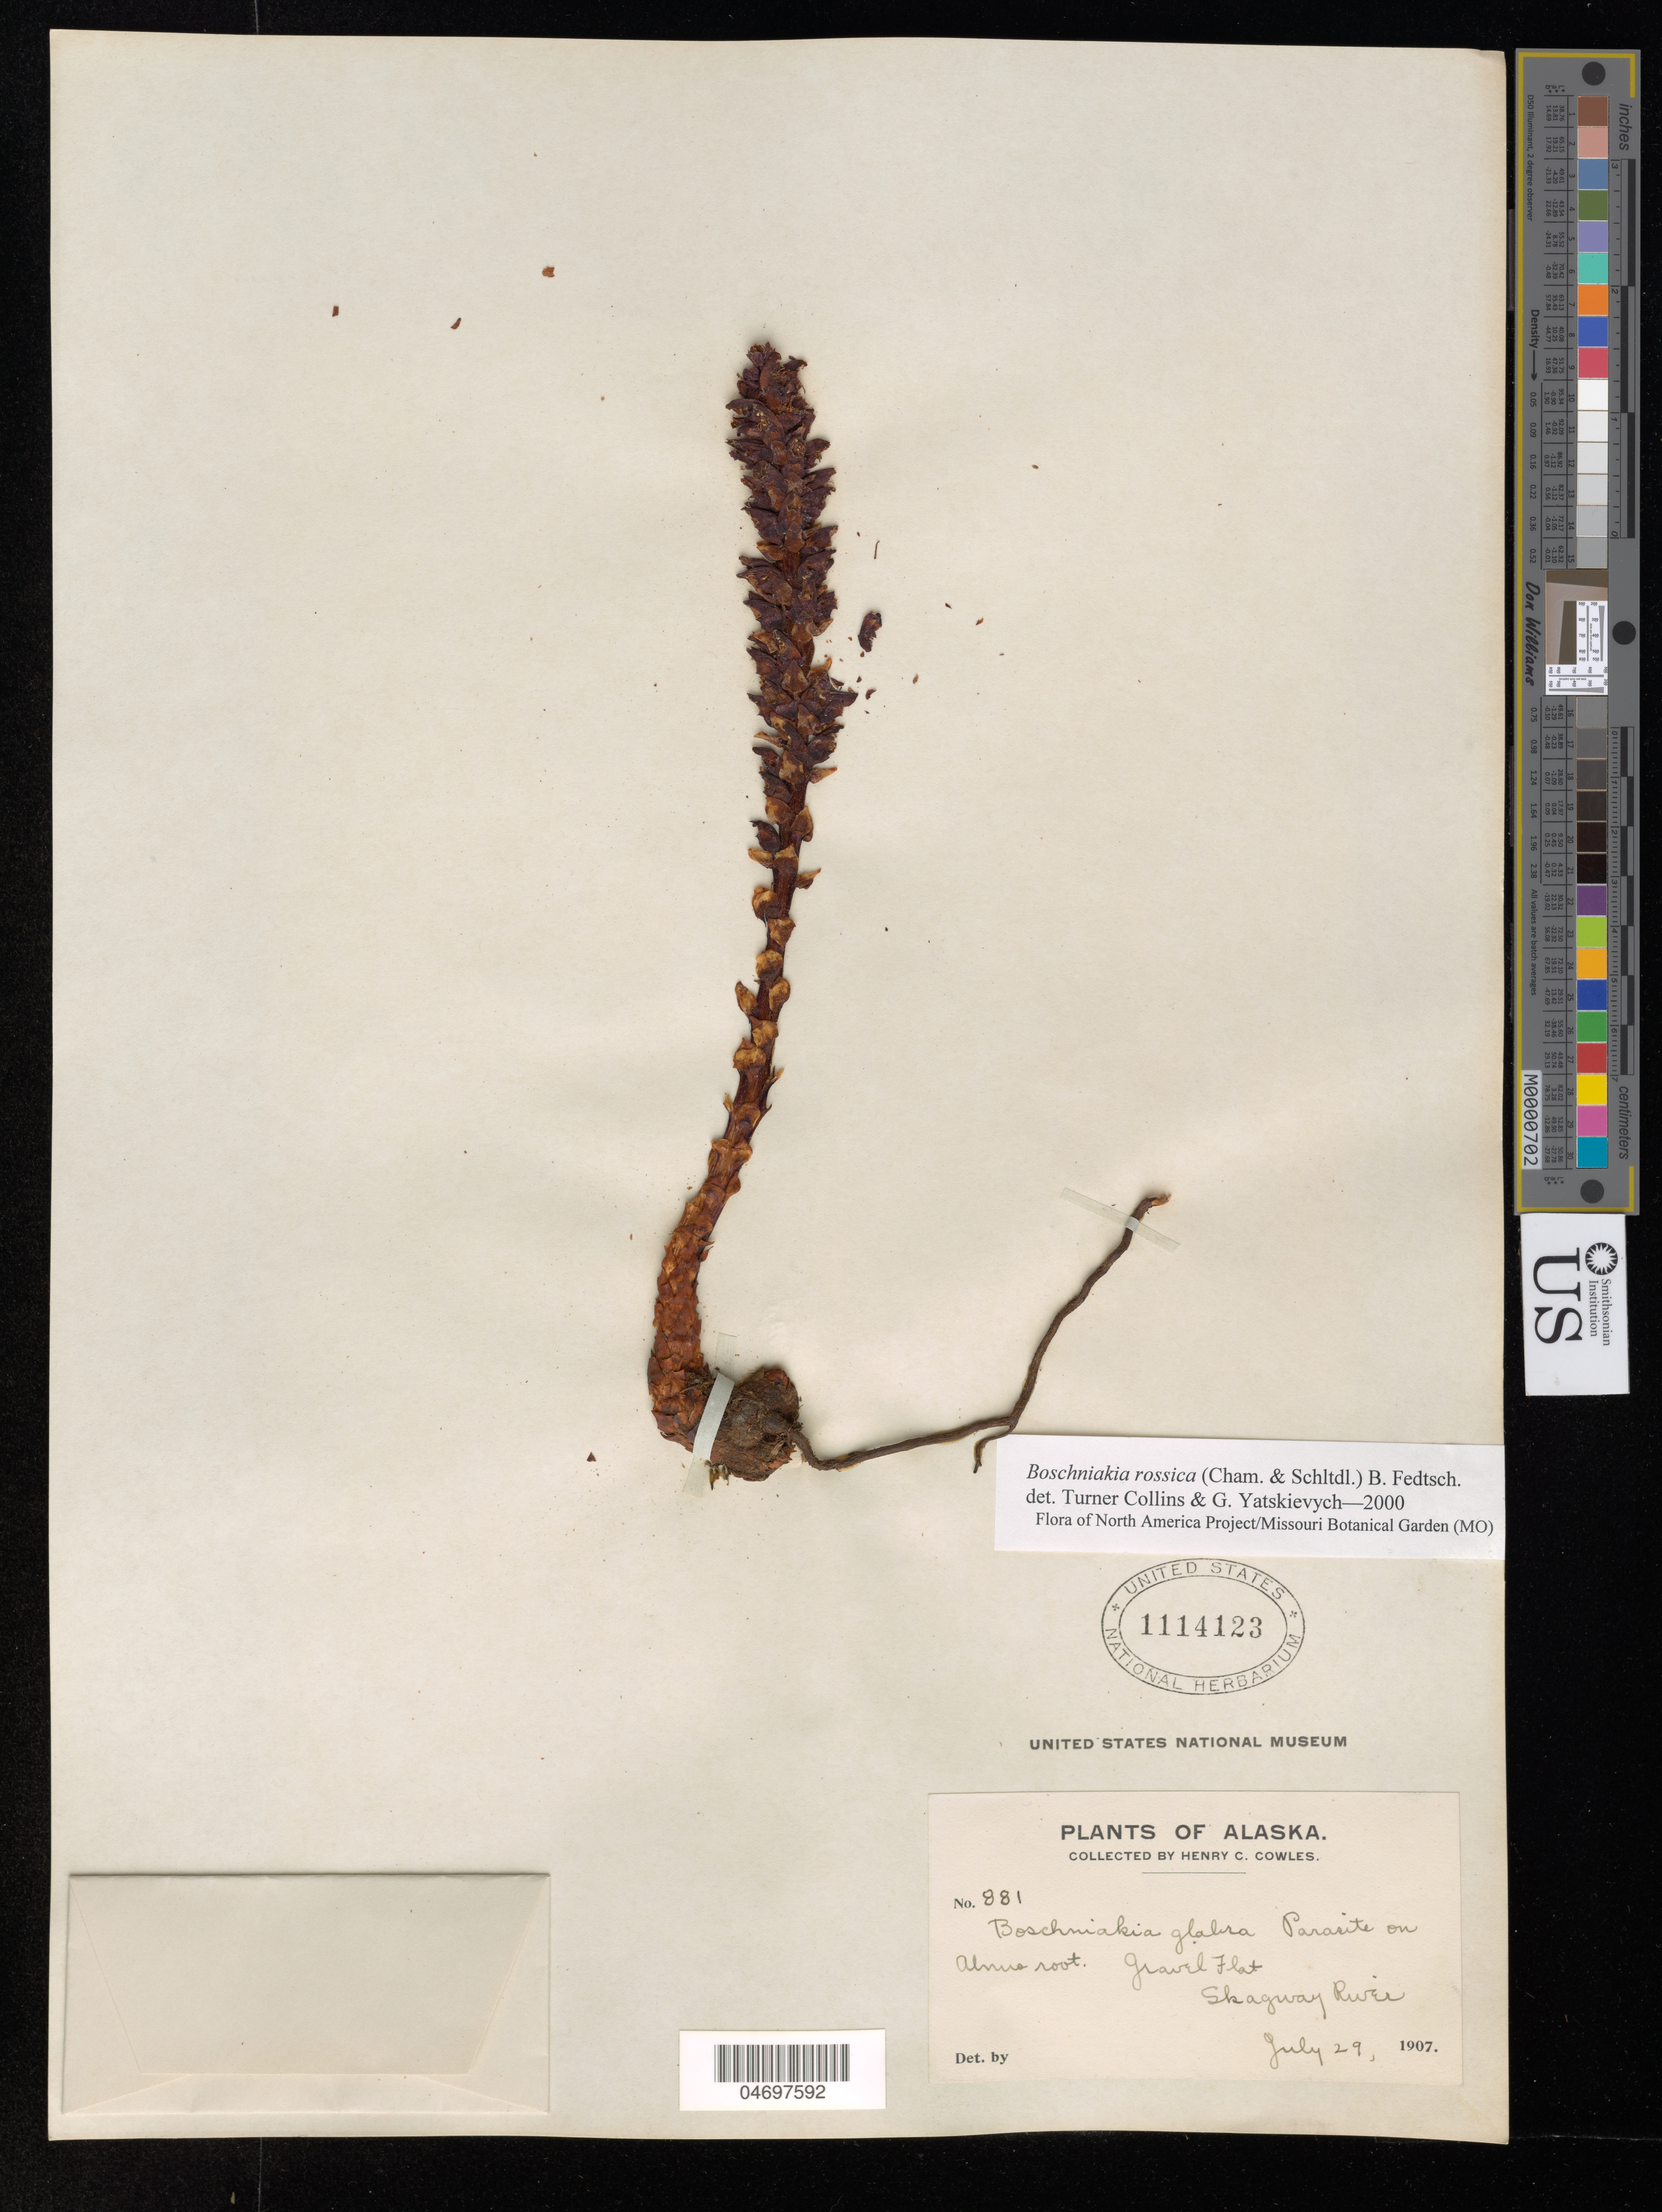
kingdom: Plantae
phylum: Tracheophyta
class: Magnoliopsida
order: Lamiales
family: Orobanchaceae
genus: Boschniakia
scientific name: Boschniakia rossica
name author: (Cham. & Schltdl.) B. Fedtsch.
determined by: Collins, L. T.; Yatskievych, G. A.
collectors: H. Cowles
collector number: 881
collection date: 1907-07-29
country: United States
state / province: Alaska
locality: Gravel flat Skagway River.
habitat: Gravel flat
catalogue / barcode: US 1114123